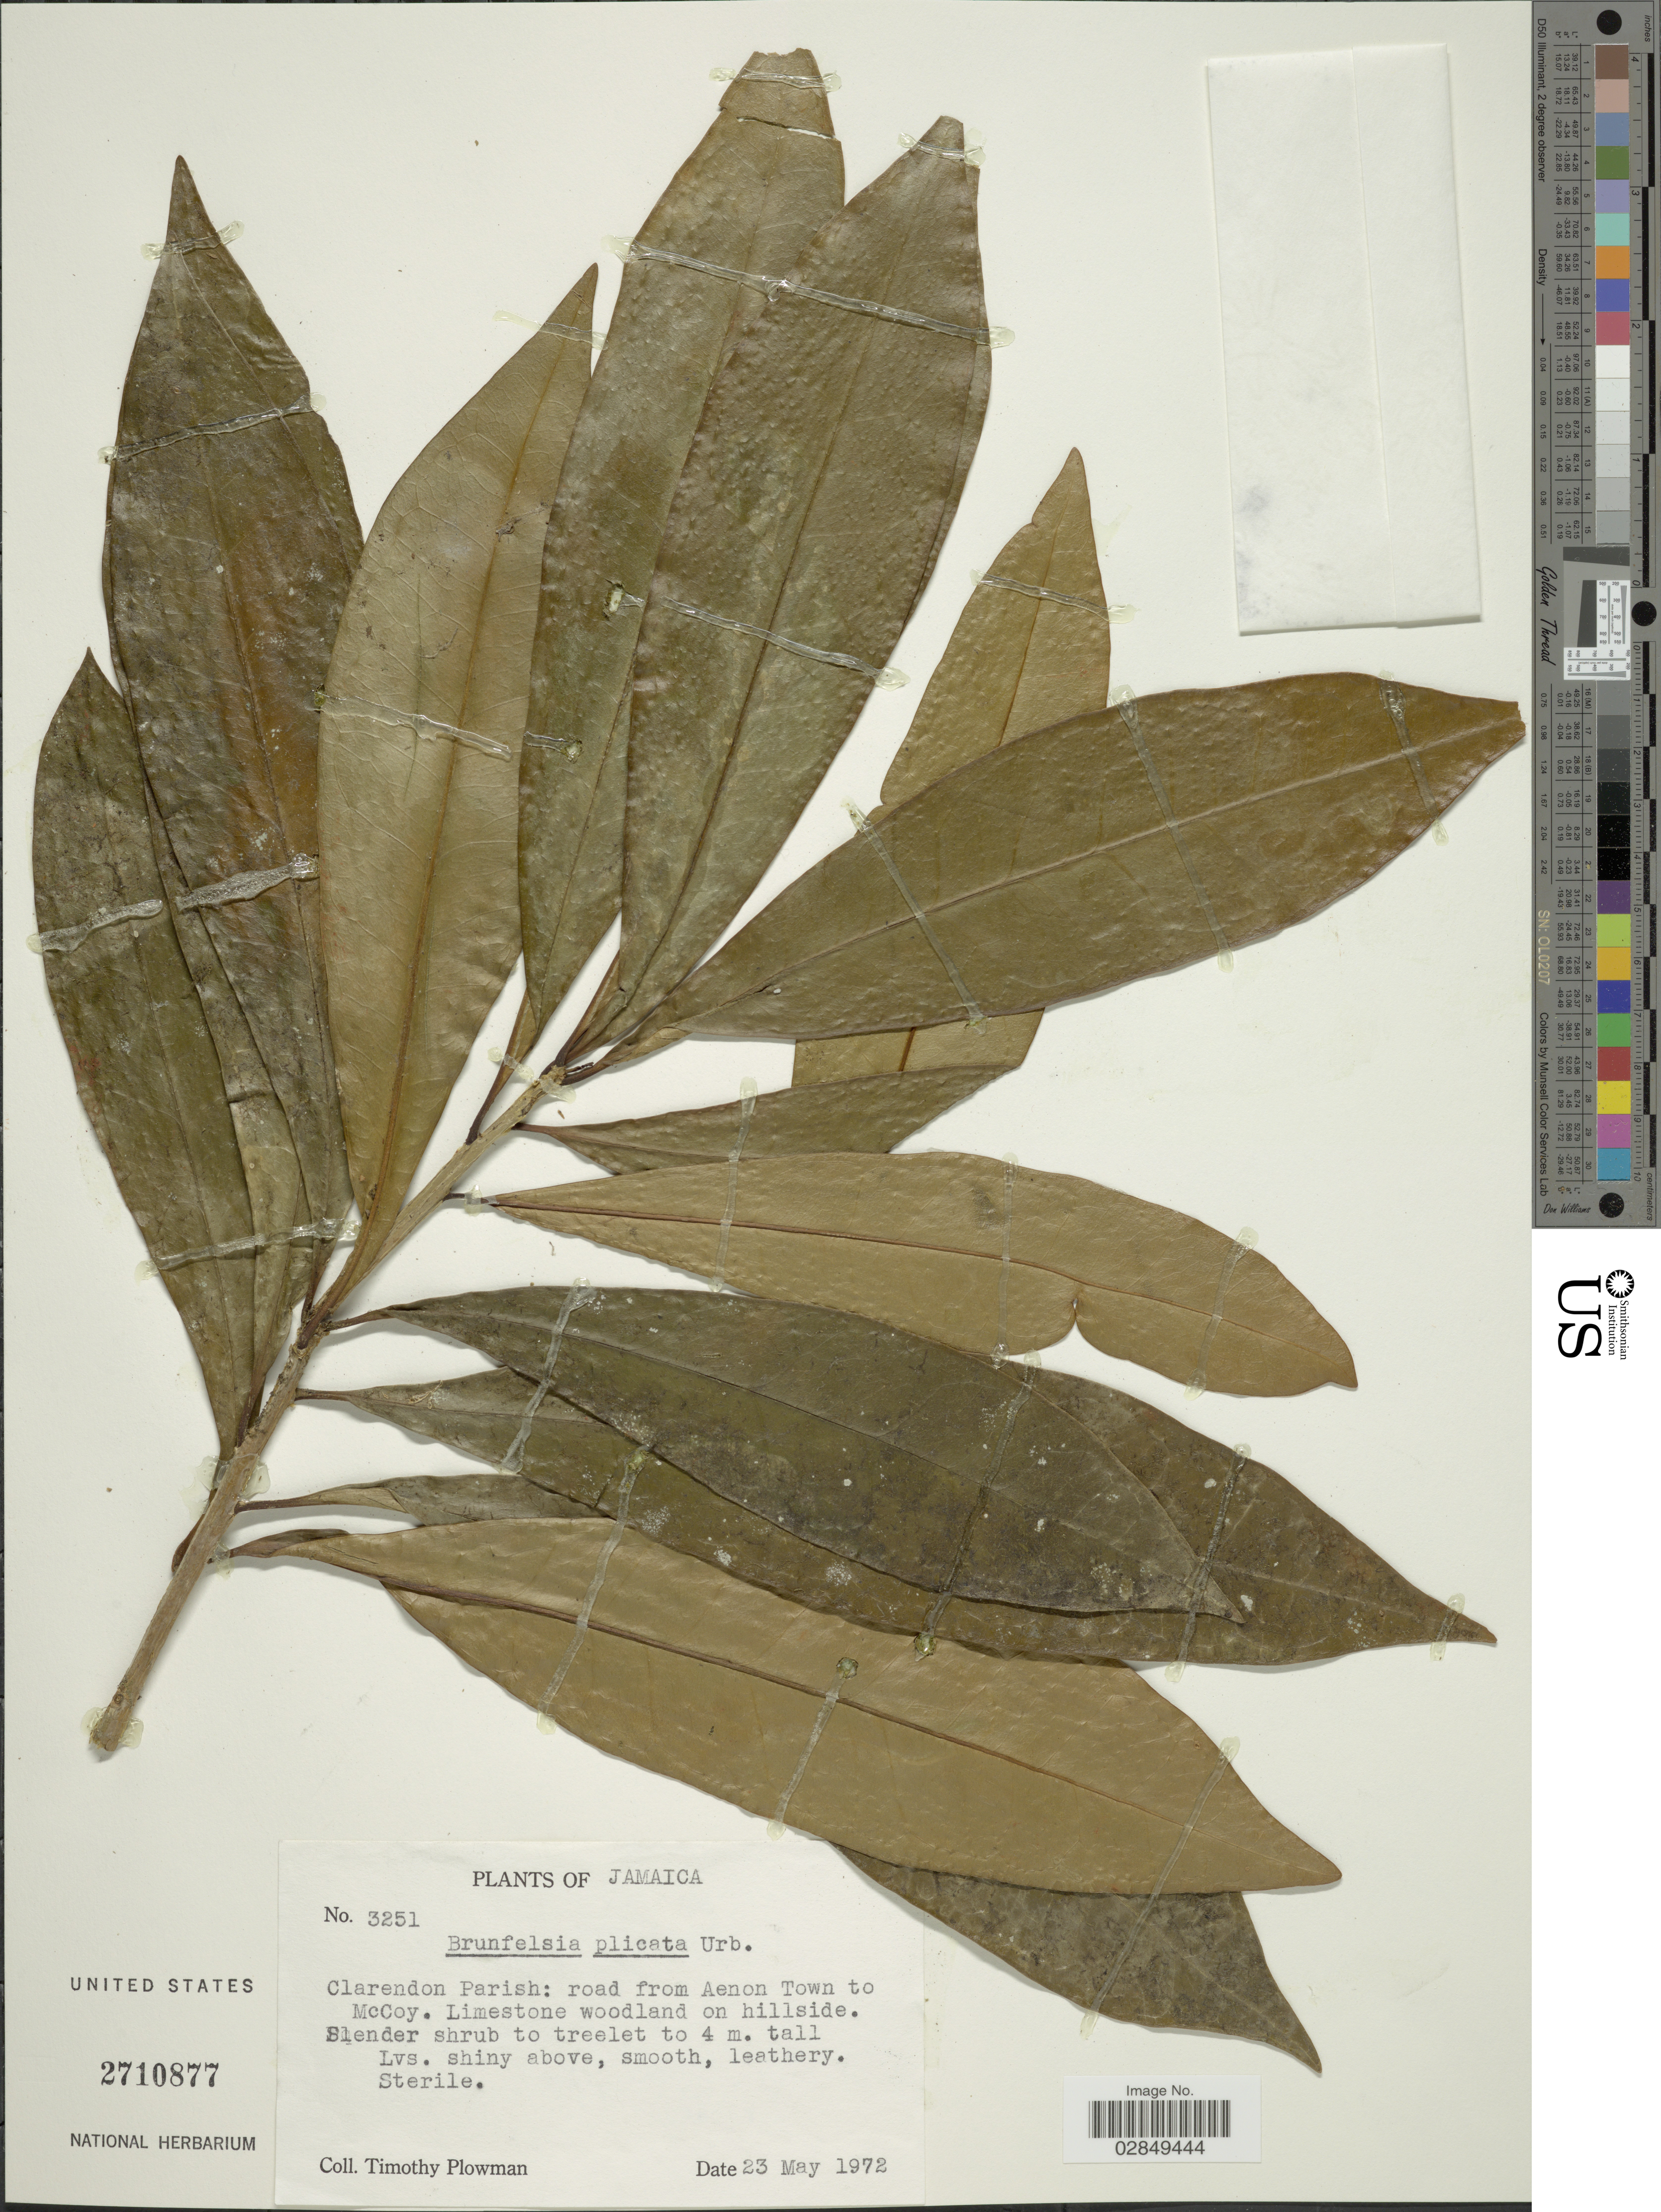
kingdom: Plantae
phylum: Tracheophyta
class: Magnoliopsida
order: Solanales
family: Solanaceae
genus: Brunfelsia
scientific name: Brunfelsia plicata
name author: Urb.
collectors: T. Plowman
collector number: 3251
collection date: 1972-05-23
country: Jamaica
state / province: Clarendon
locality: Clarendon Parish: road from Aenon Town to McCoy.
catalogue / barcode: US 2710877